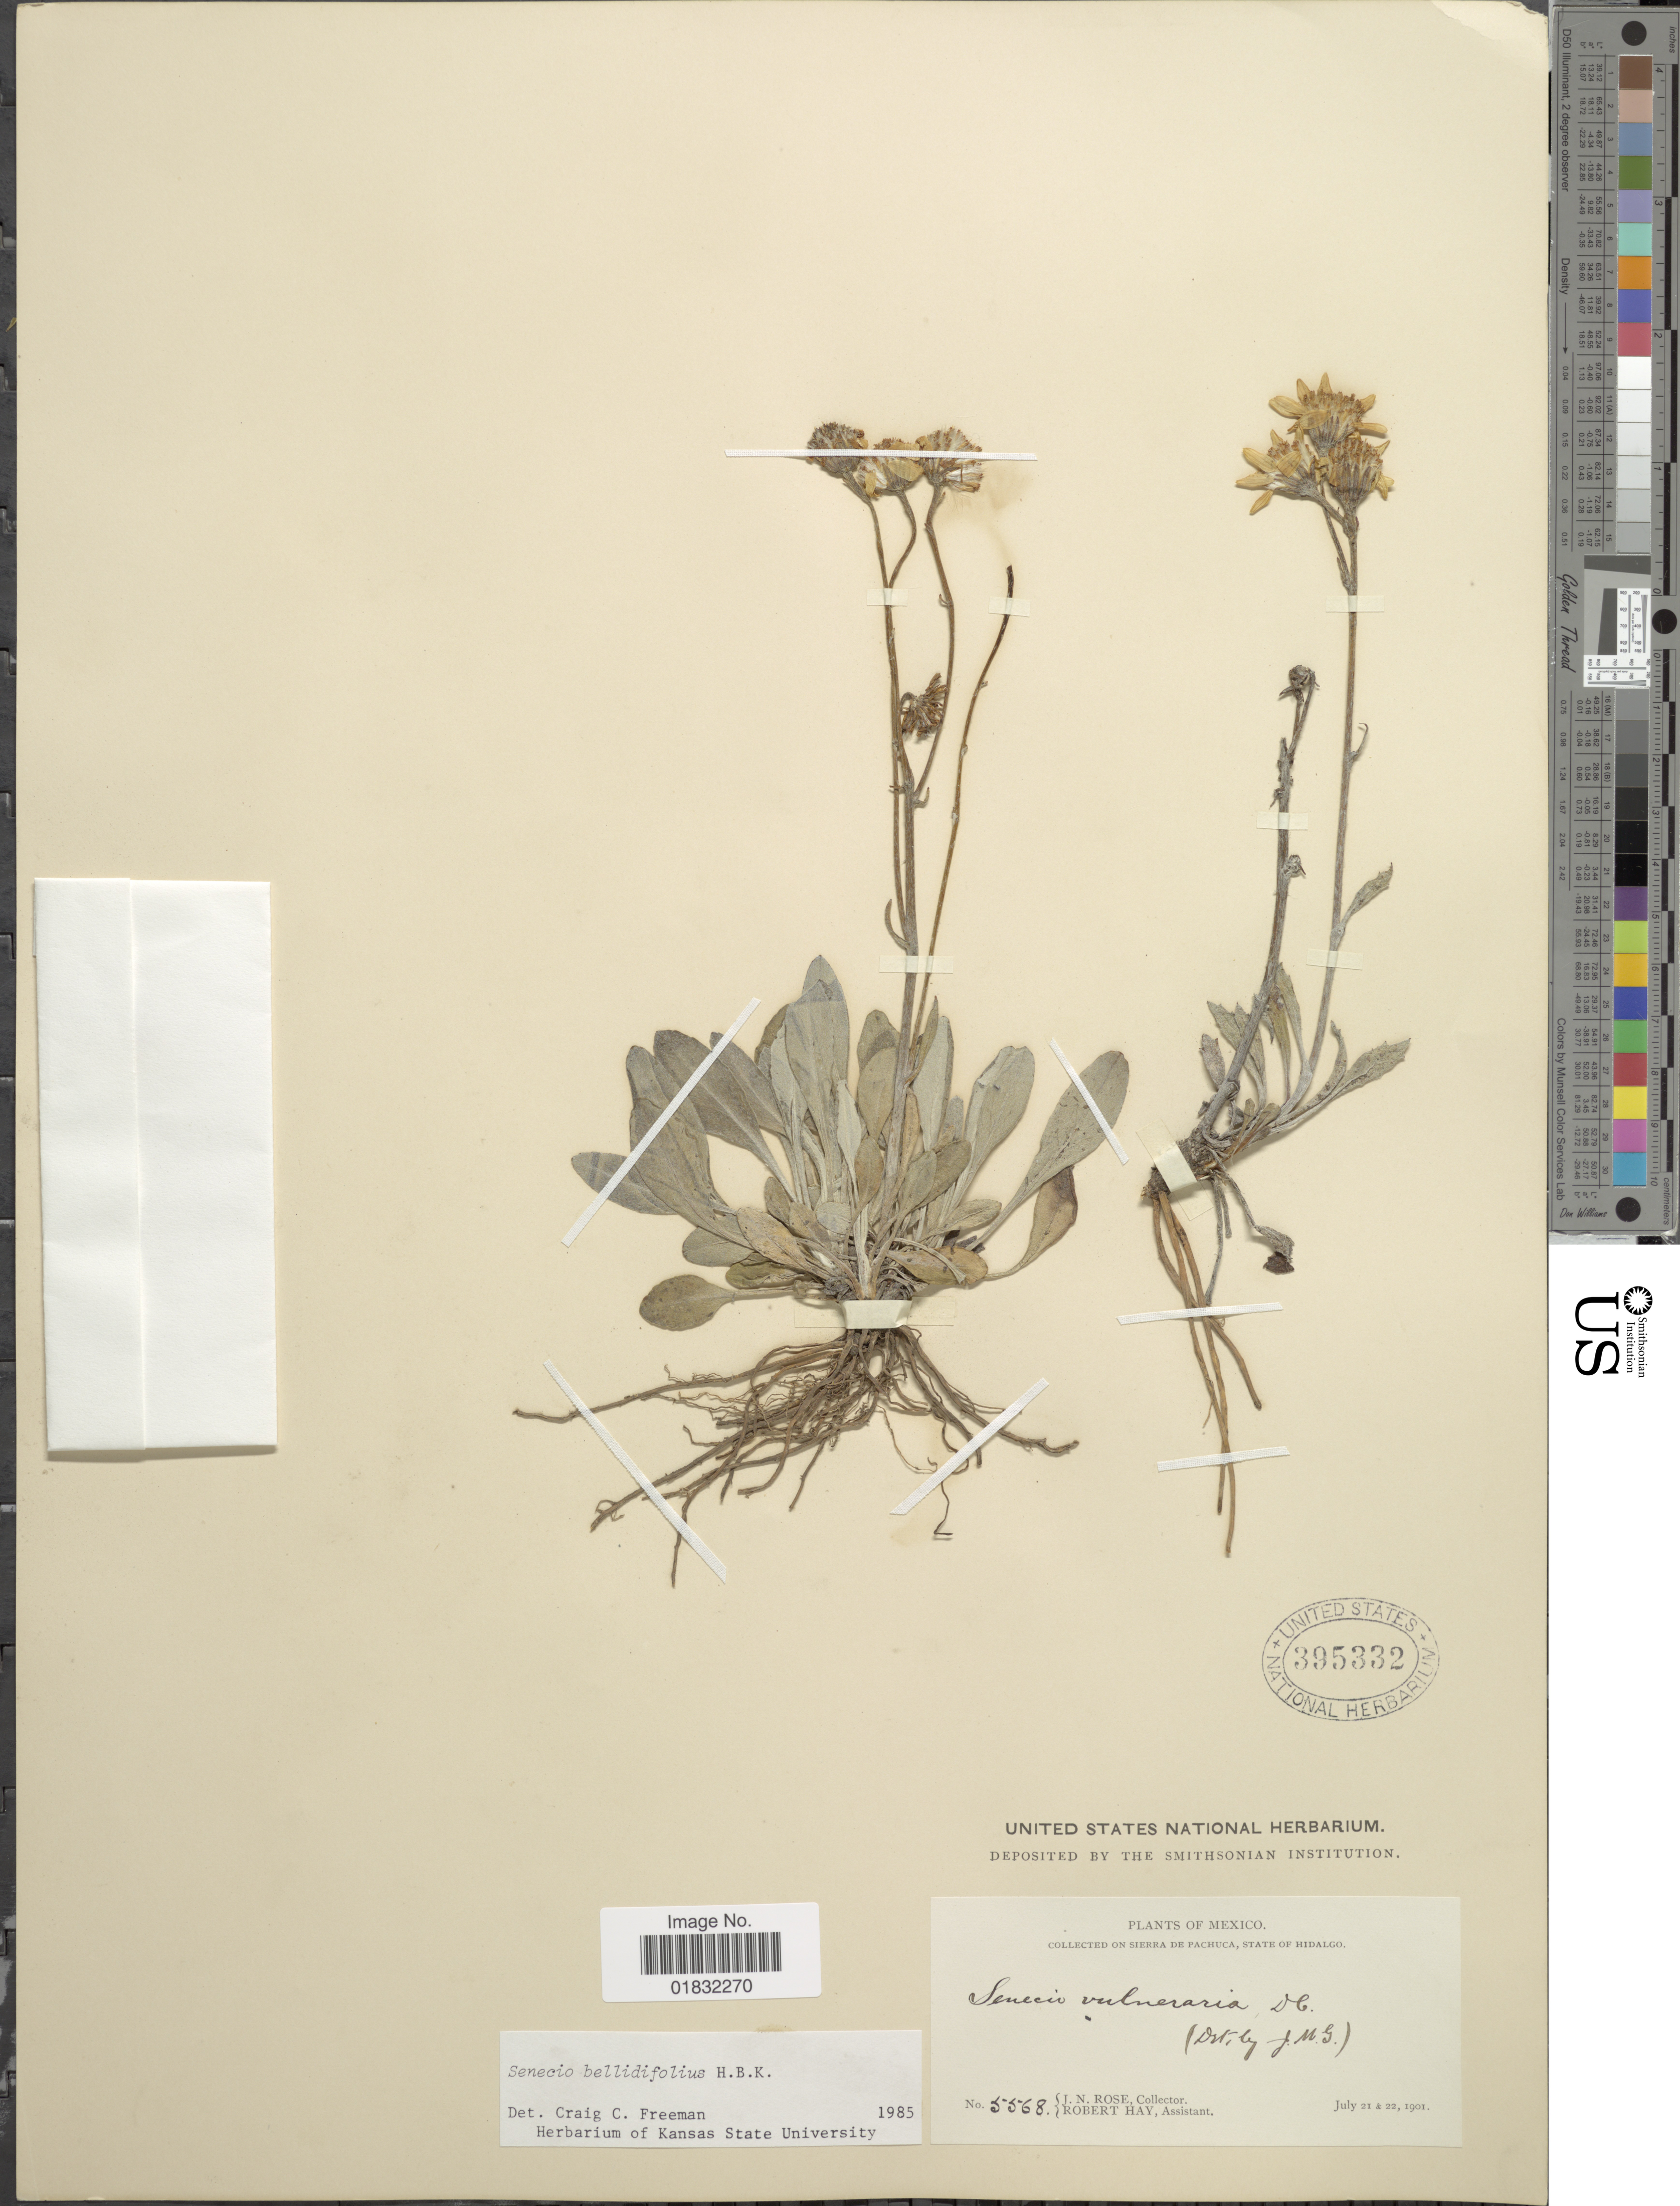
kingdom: Plantae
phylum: Tracheophyta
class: Magnoliopsida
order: Asterales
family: Asteraceae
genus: Packera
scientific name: Packera bellidifolia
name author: (Kunth) W.A. Weber & Á. Löve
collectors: J. N. Rose & R. Hay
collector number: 5568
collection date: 1901-07-21/1901-07-22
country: Mexico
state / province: Hidalgo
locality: On Sierra de Pchuca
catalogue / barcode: US 395332